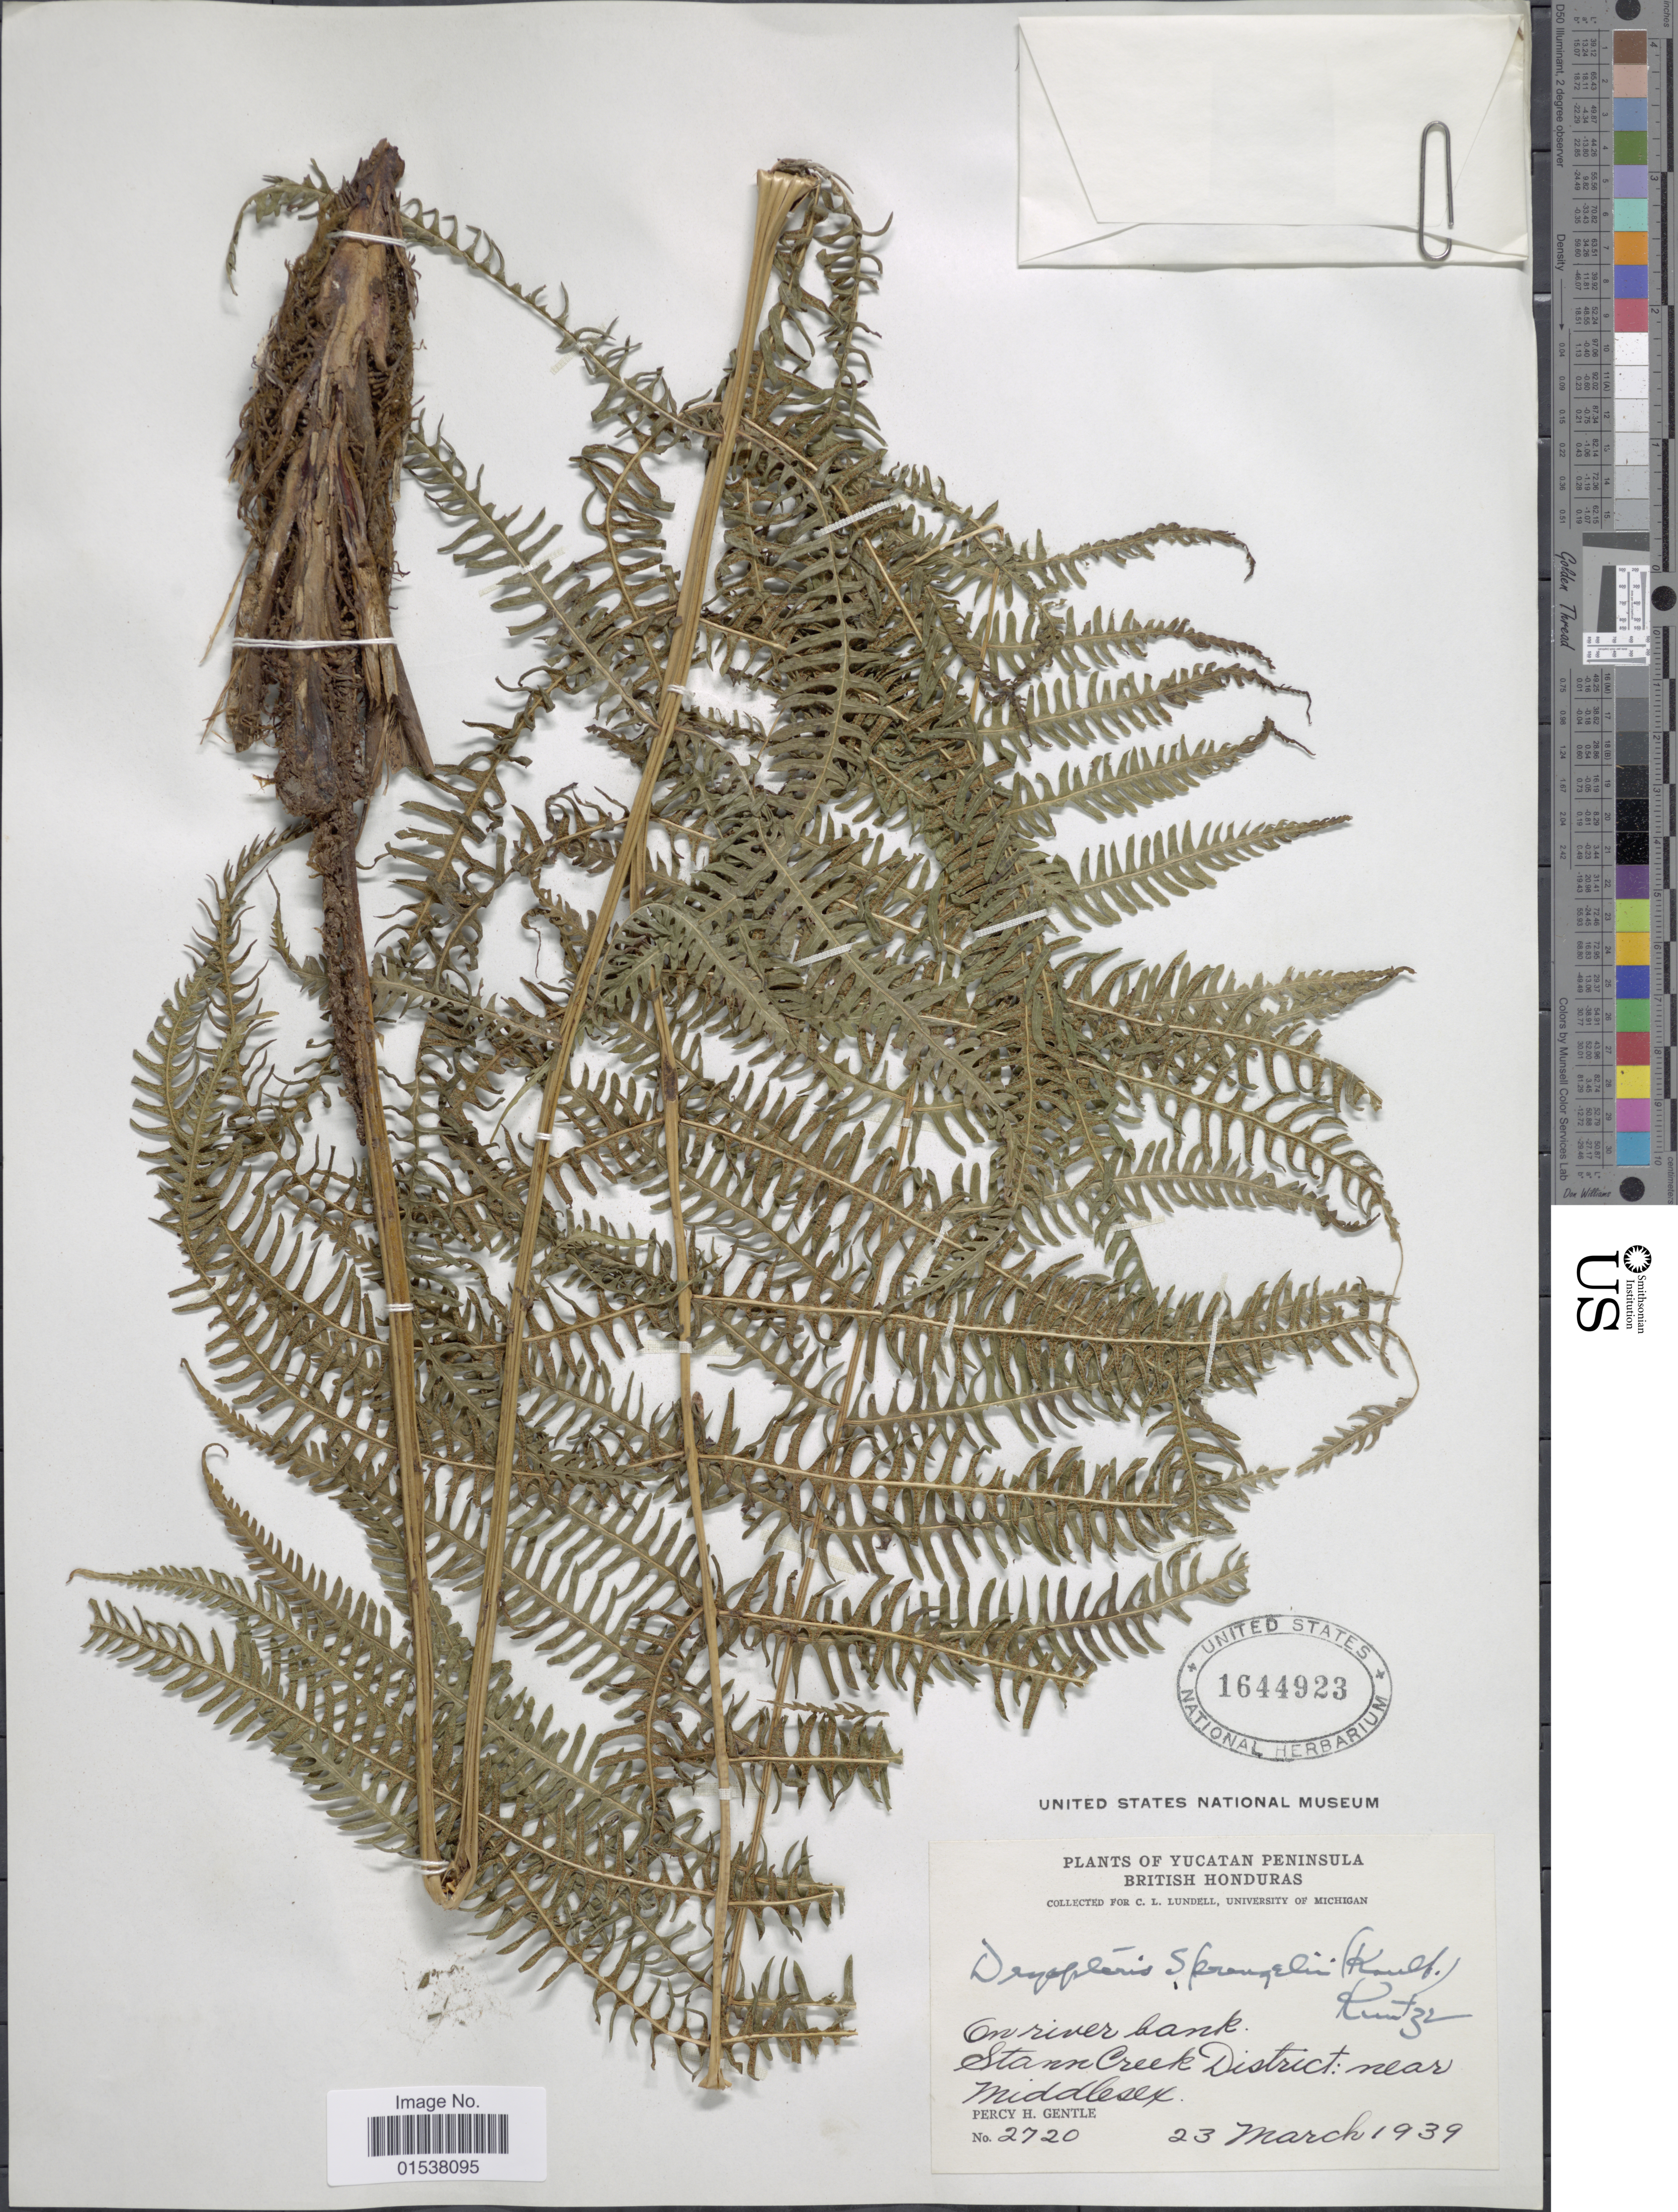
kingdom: Plantae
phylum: Tracheophyta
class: Polypodiopsida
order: Polypodiales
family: Thelypteridaceae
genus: Amauropelta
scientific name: Amauropelta balbisii (Spreng.) comb. nov., ined. 2015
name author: (Spreng.)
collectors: P. H. Gentle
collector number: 2720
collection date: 1939-03-23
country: Belize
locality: Yucatan Peninsula, British Honduras, on river bank, Stann Creek District, near Middlesex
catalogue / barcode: US 1644923